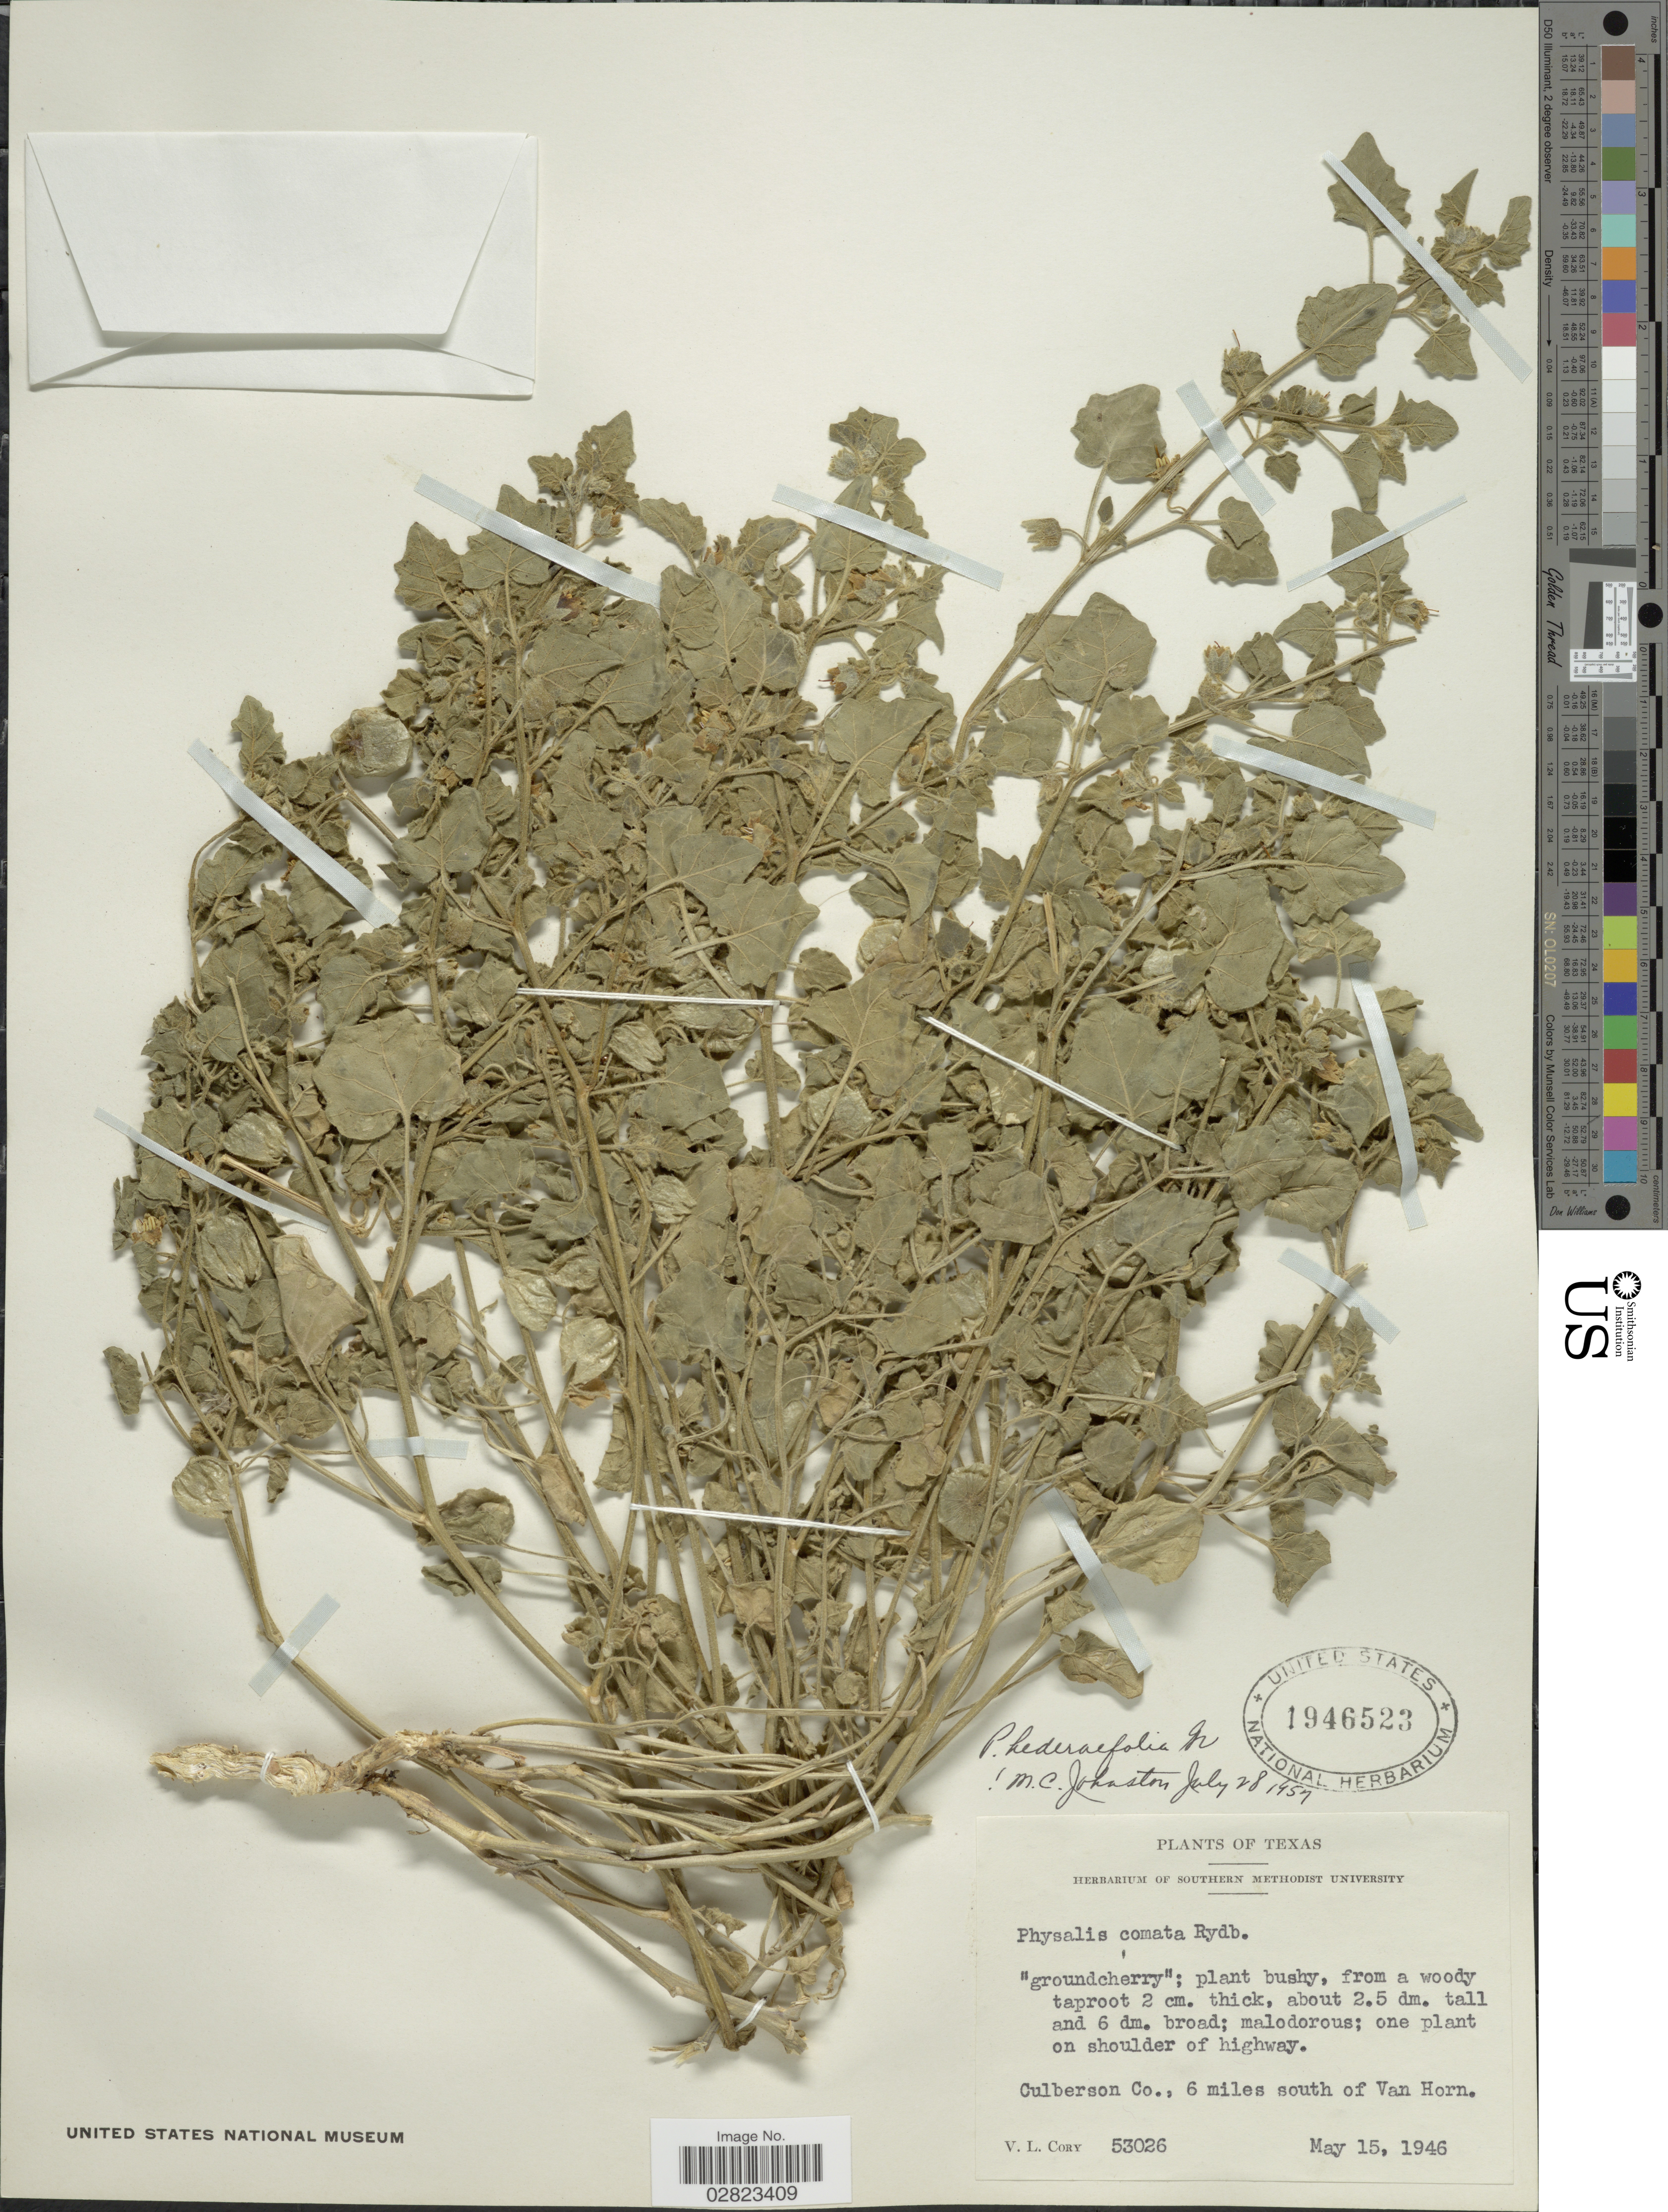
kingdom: Plantae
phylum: Tracheophyta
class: Magnoliopsida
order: Solanales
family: Solanaceae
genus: Physalis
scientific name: Physalis hederifolia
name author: A. Gray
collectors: V. Cory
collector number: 53026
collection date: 1946-05-15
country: United States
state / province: Texas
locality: Culberson Co., 6 miles south of Van Horn.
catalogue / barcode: US 1946523